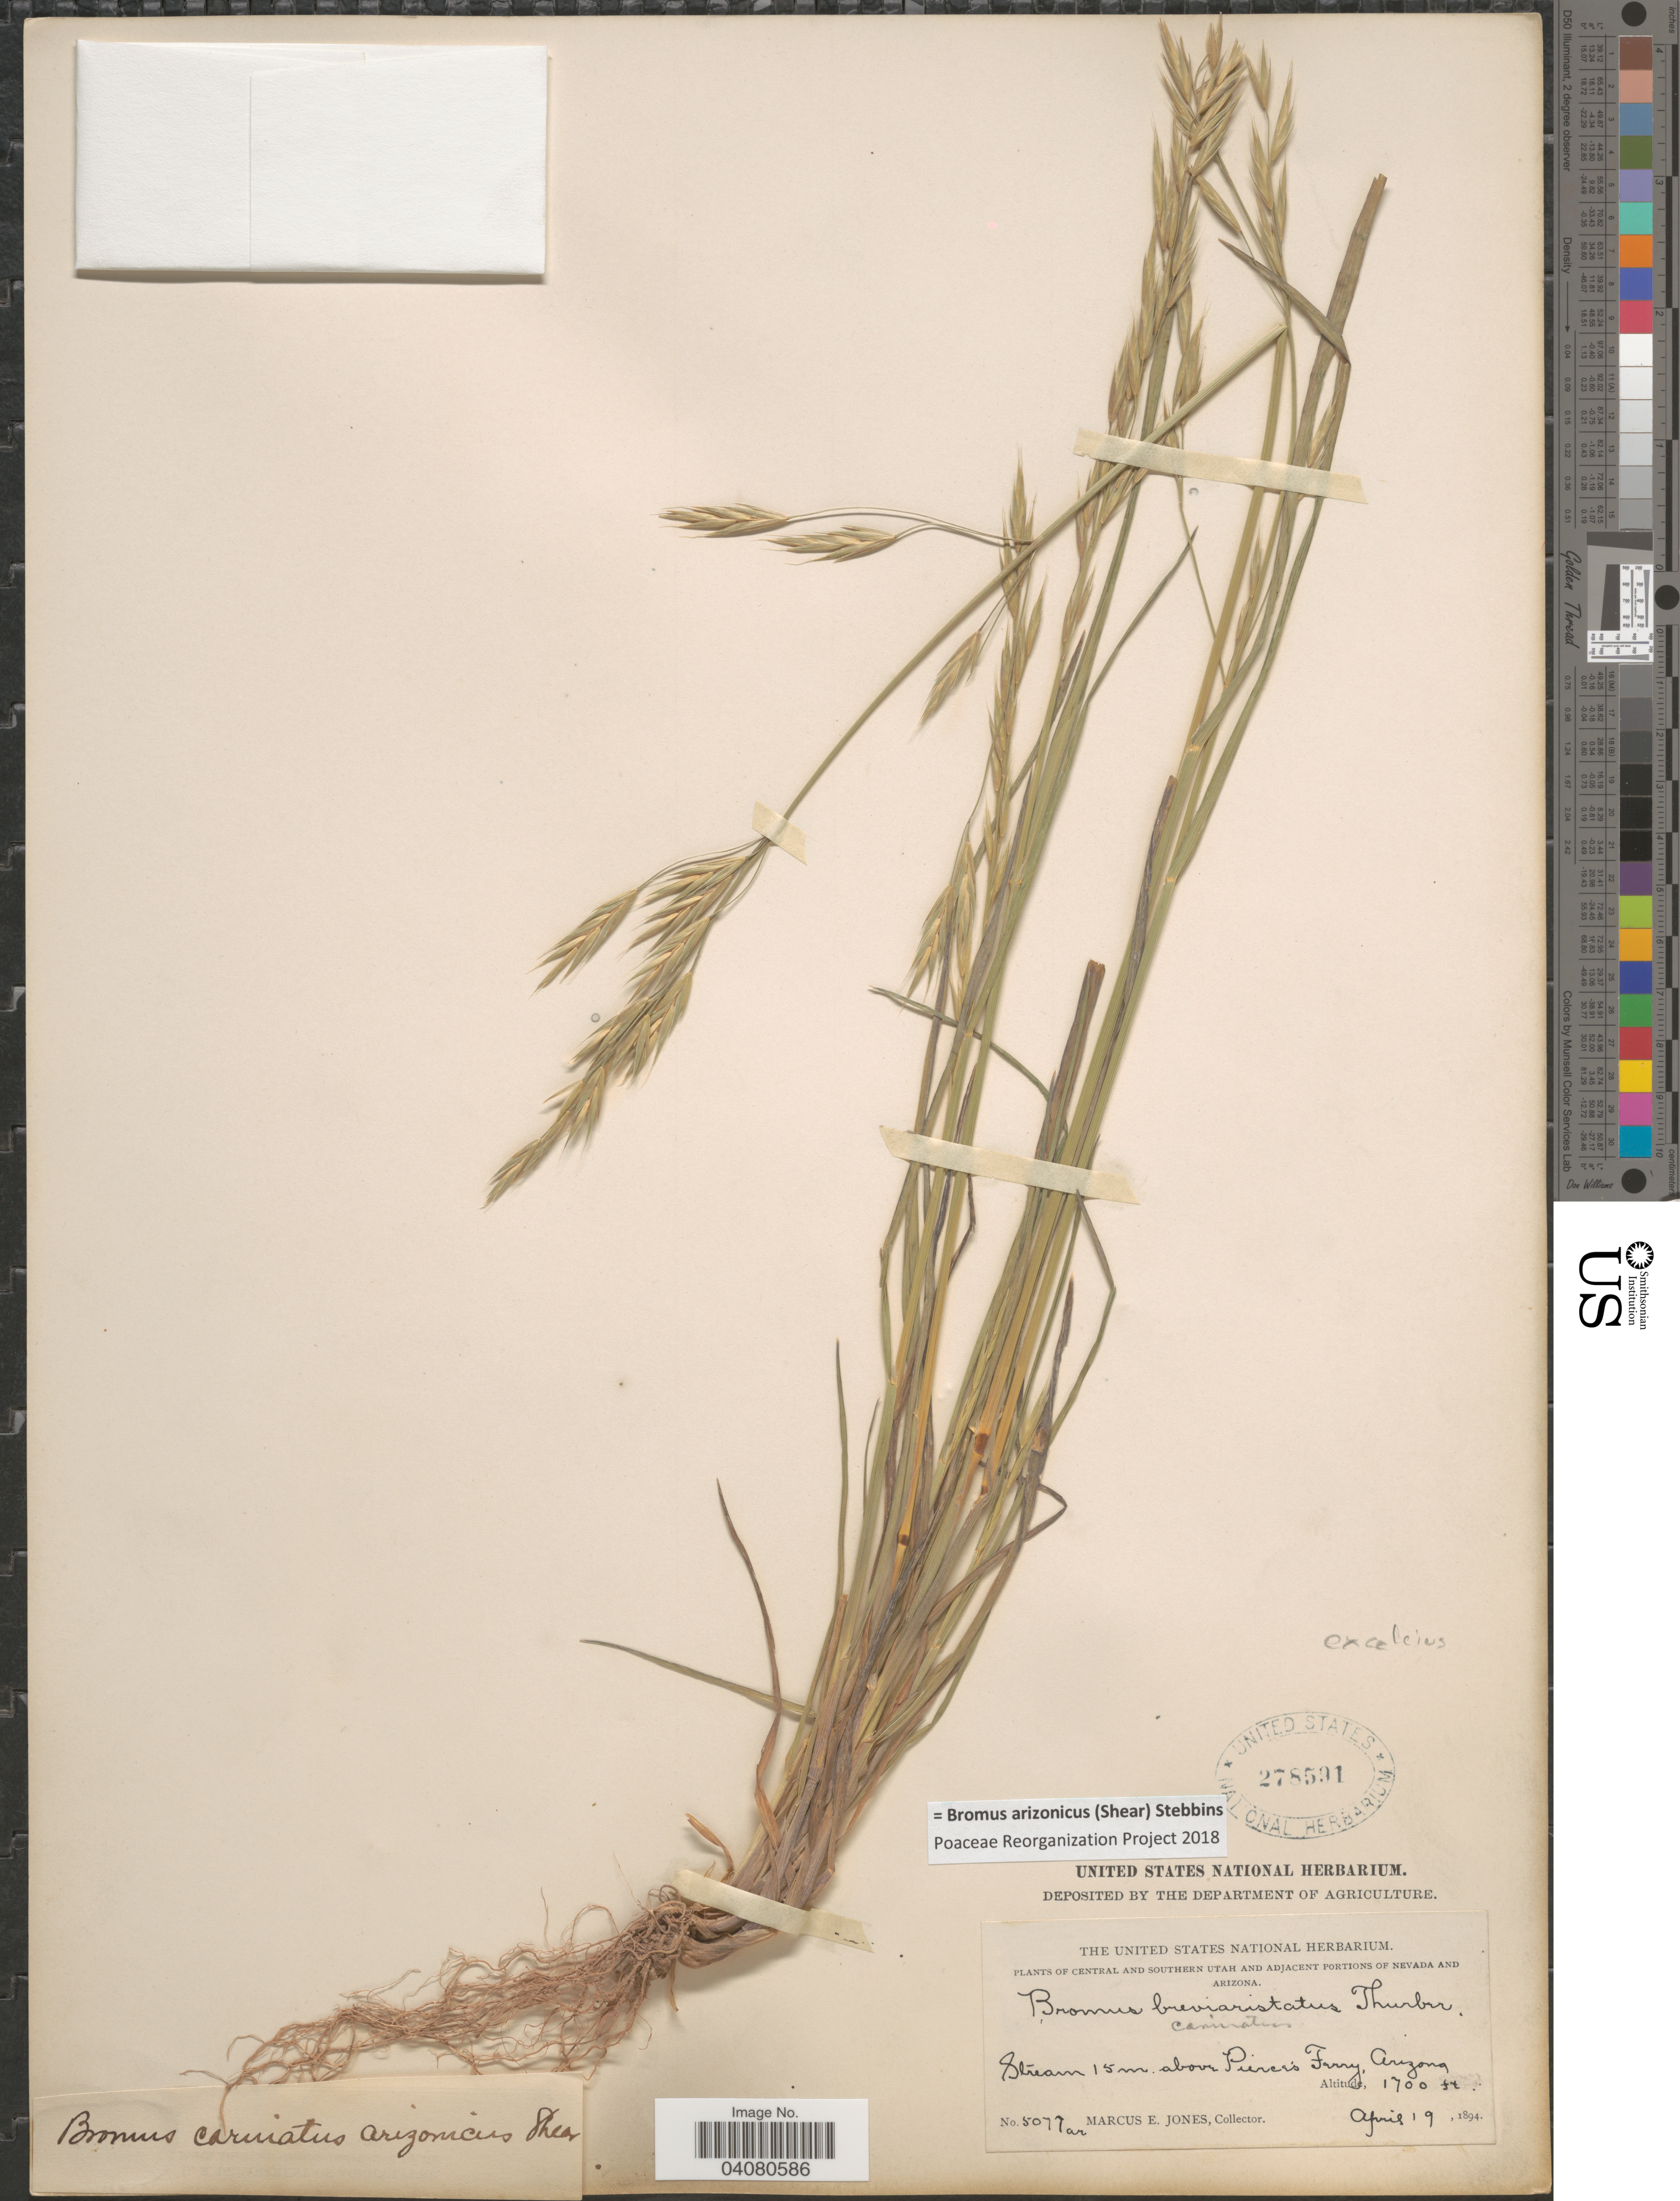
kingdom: Plantae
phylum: Tracheophyta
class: Liliopsida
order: Poales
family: Poaceae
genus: Bromus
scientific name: Bromus arizonicus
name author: (Shear) Stebbins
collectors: M. E. Jones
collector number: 5077ar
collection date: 1894-04-19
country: United States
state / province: Arizona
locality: Stream 15 m. above Pierce's Ferry.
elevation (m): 518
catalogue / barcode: US 278591